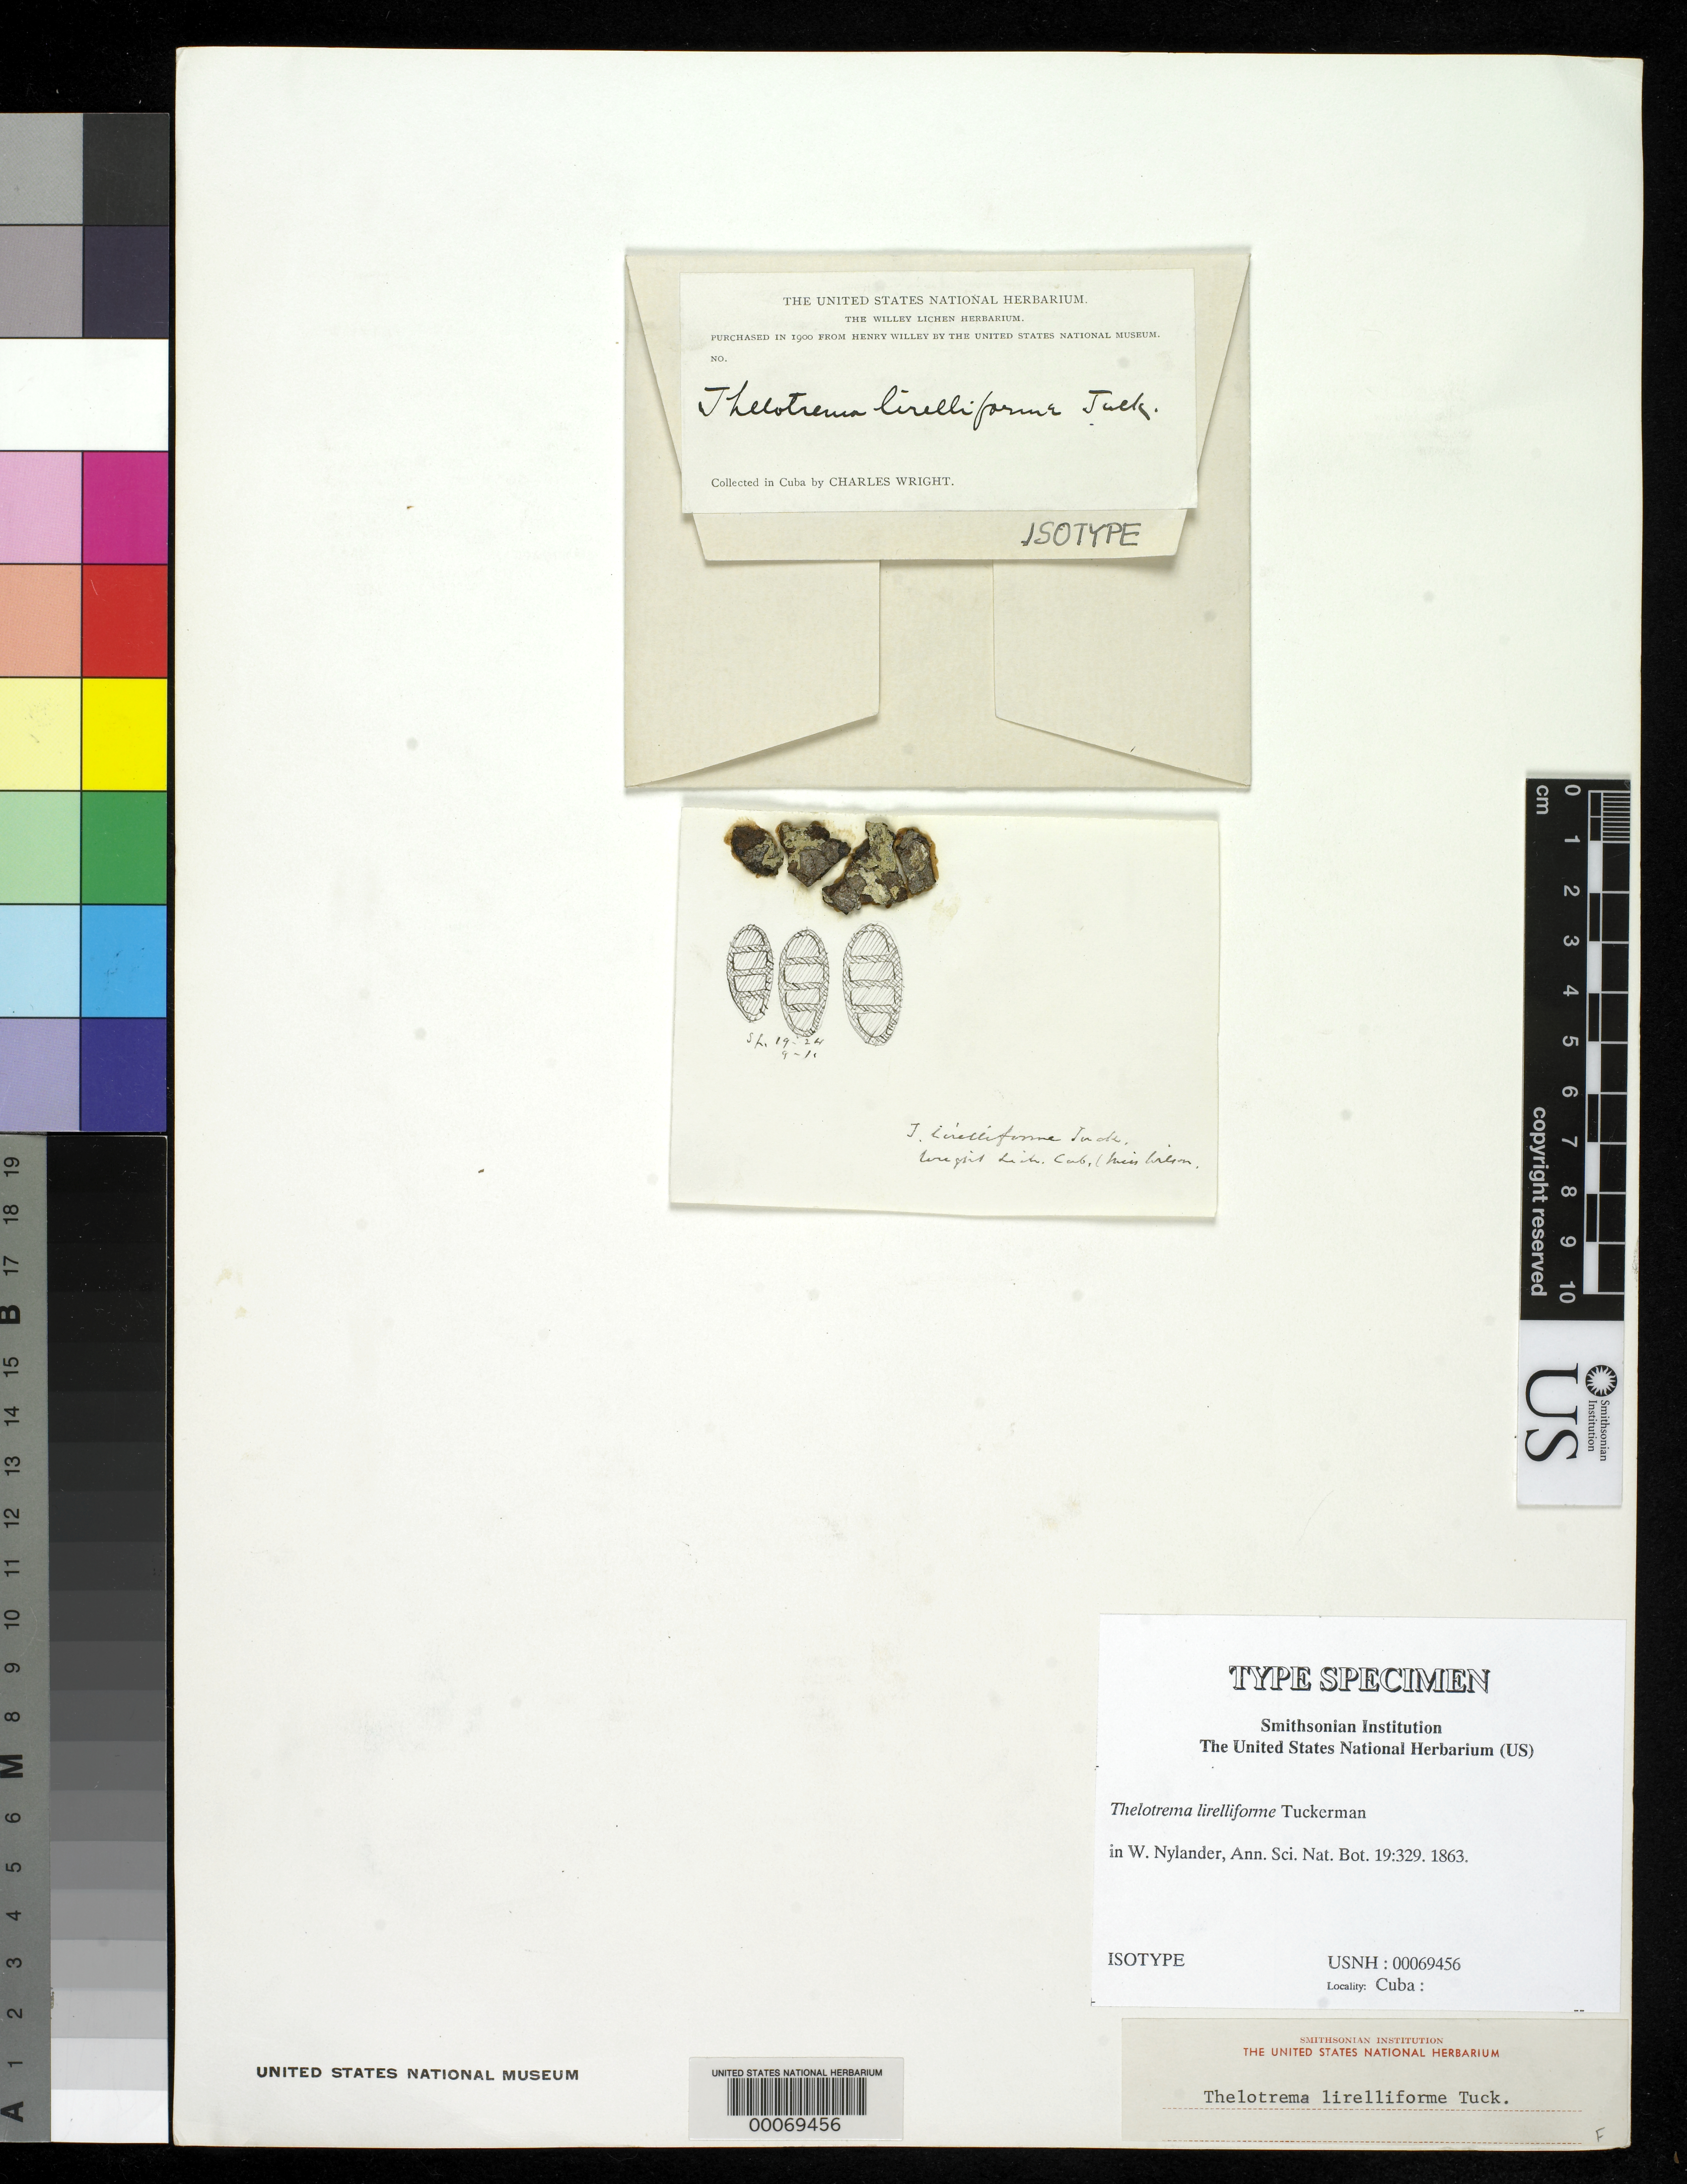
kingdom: Fungi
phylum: Ascomycota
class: Lecanoromycetes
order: Ostropales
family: Graphidaceae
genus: Thelotrema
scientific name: Thelotrema lirelliforme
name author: Tuck. in Nyl.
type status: Isotype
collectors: C. Wright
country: Cuba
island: Greater Antilles